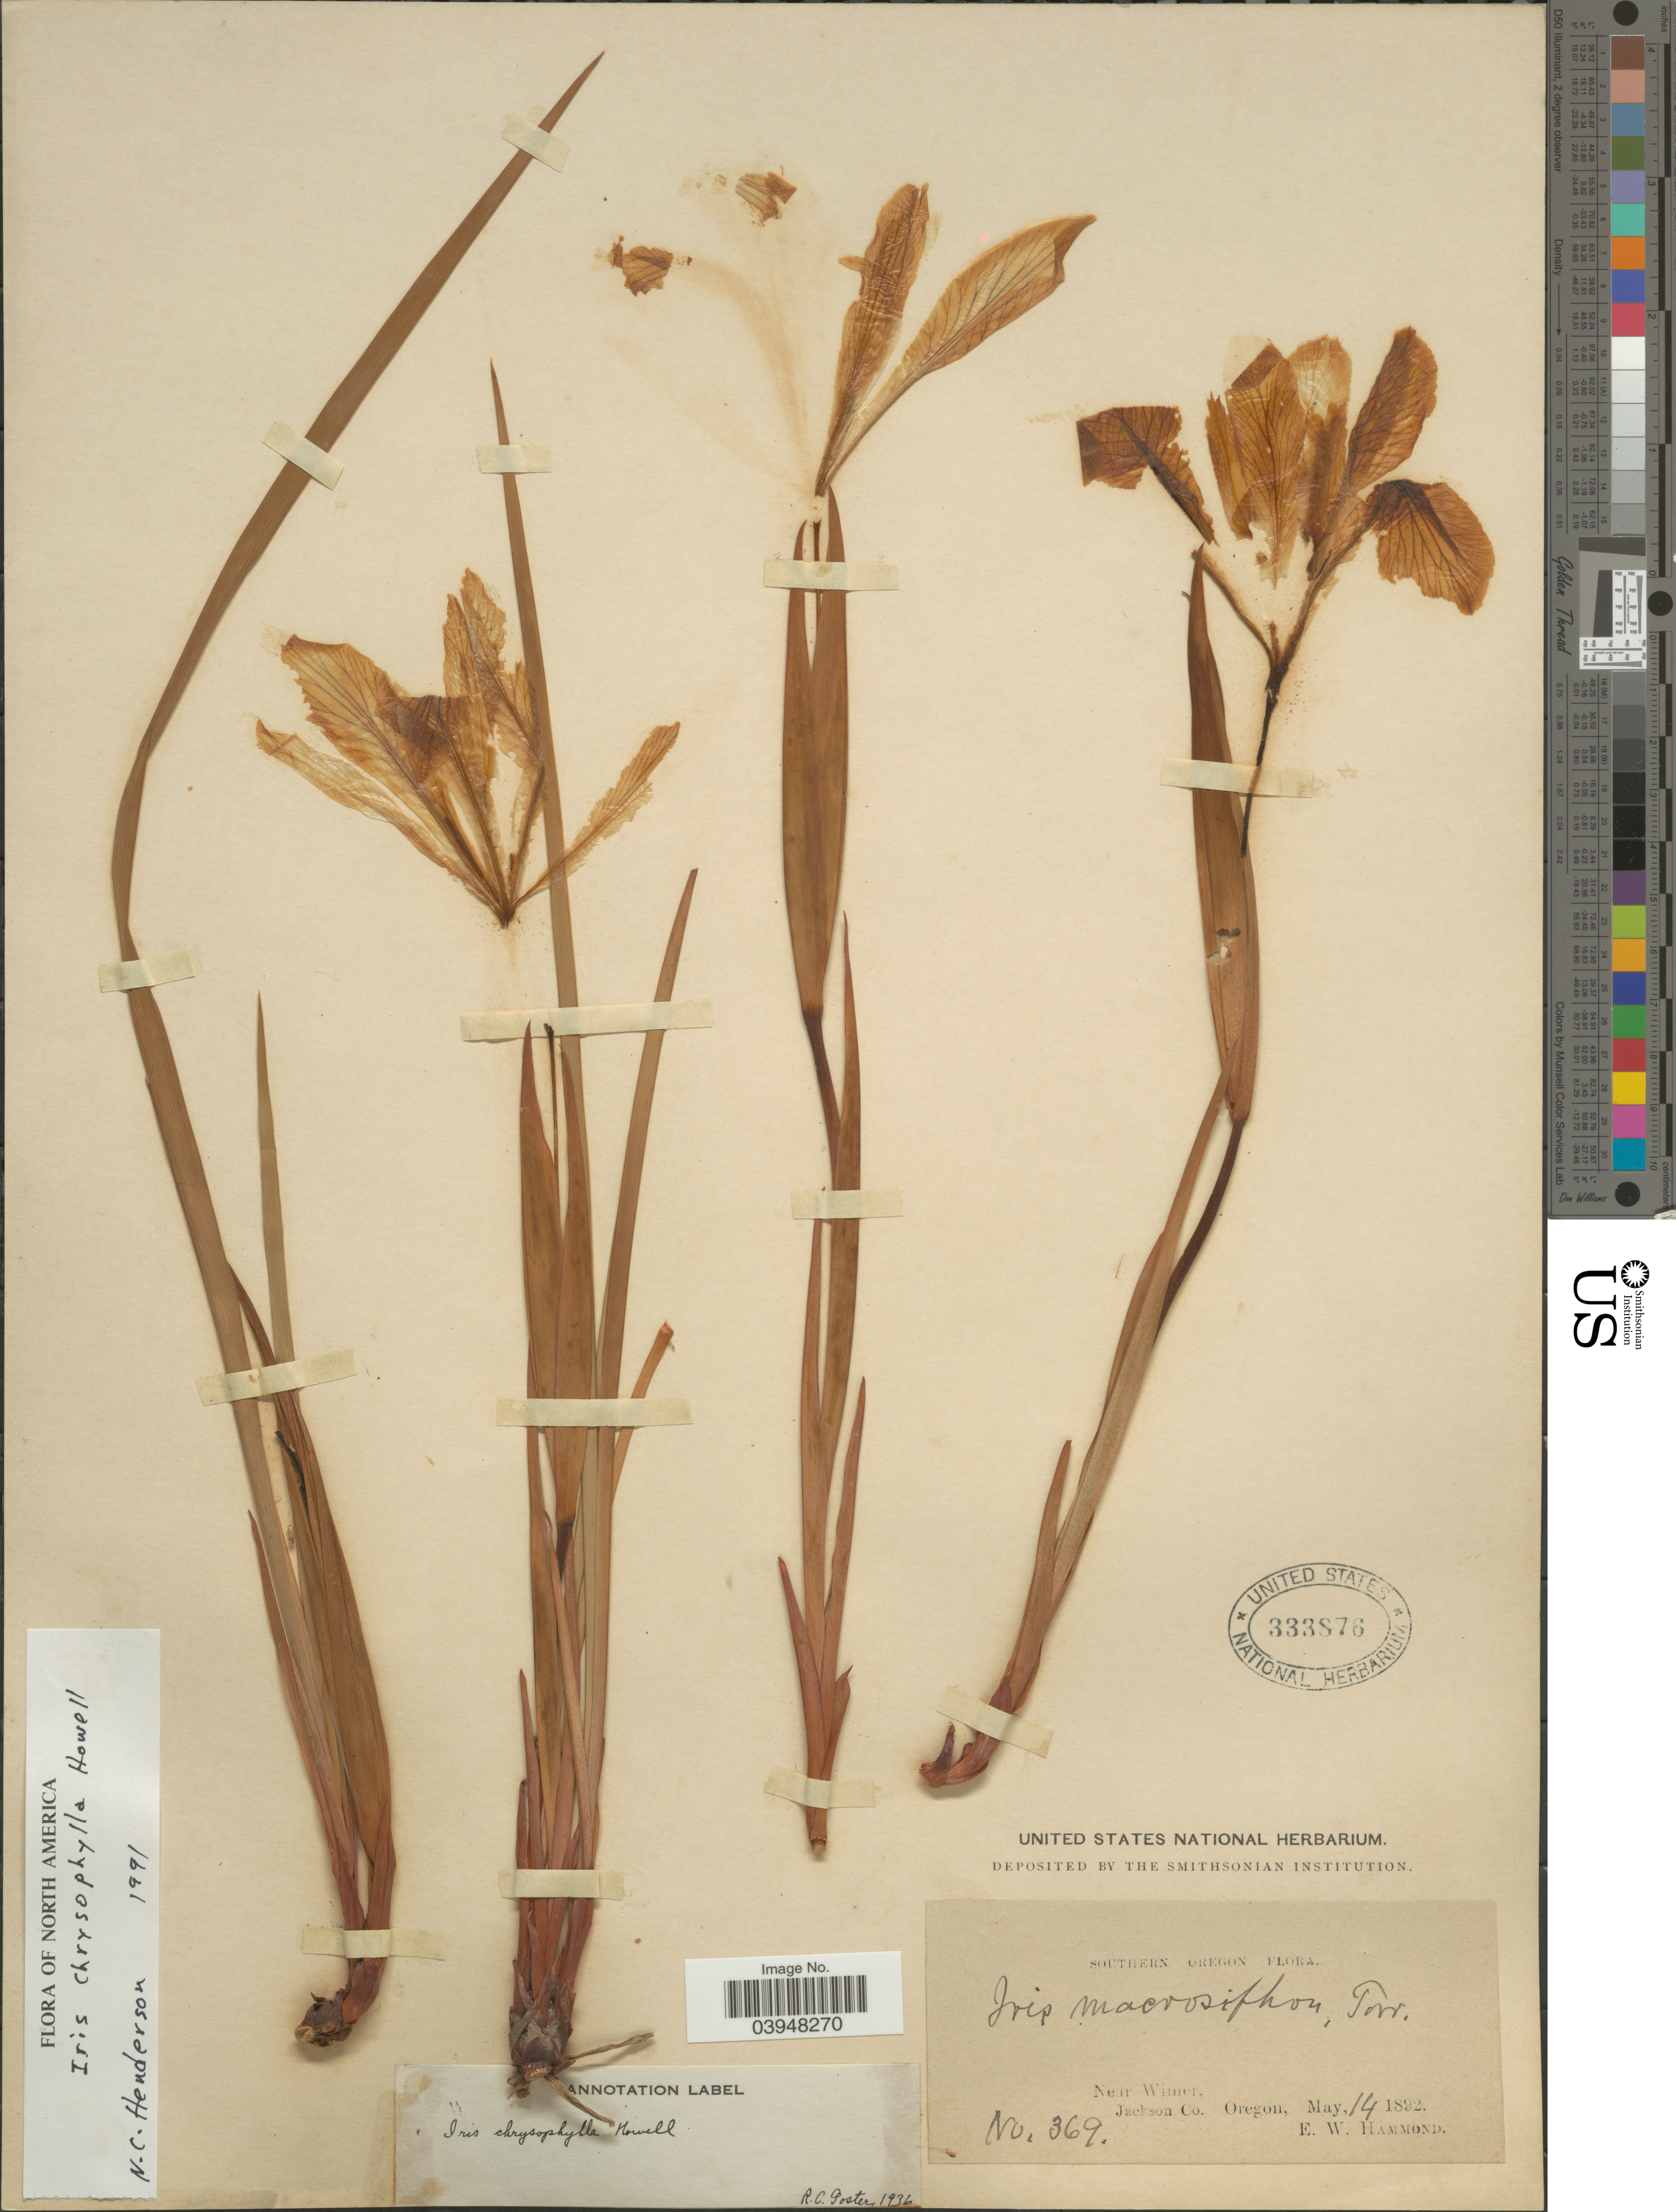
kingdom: Plantae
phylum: Tracheophyta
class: Liliopsida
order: Asparagales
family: Iridaceae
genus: Iris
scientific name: Iris chrysophylla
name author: Howell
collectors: E. Hammond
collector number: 369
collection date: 1892-05-14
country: United States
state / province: Oregon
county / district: Jackson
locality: Southern Oregon. Near Wimer, Jackson Co.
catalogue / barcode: US 333876